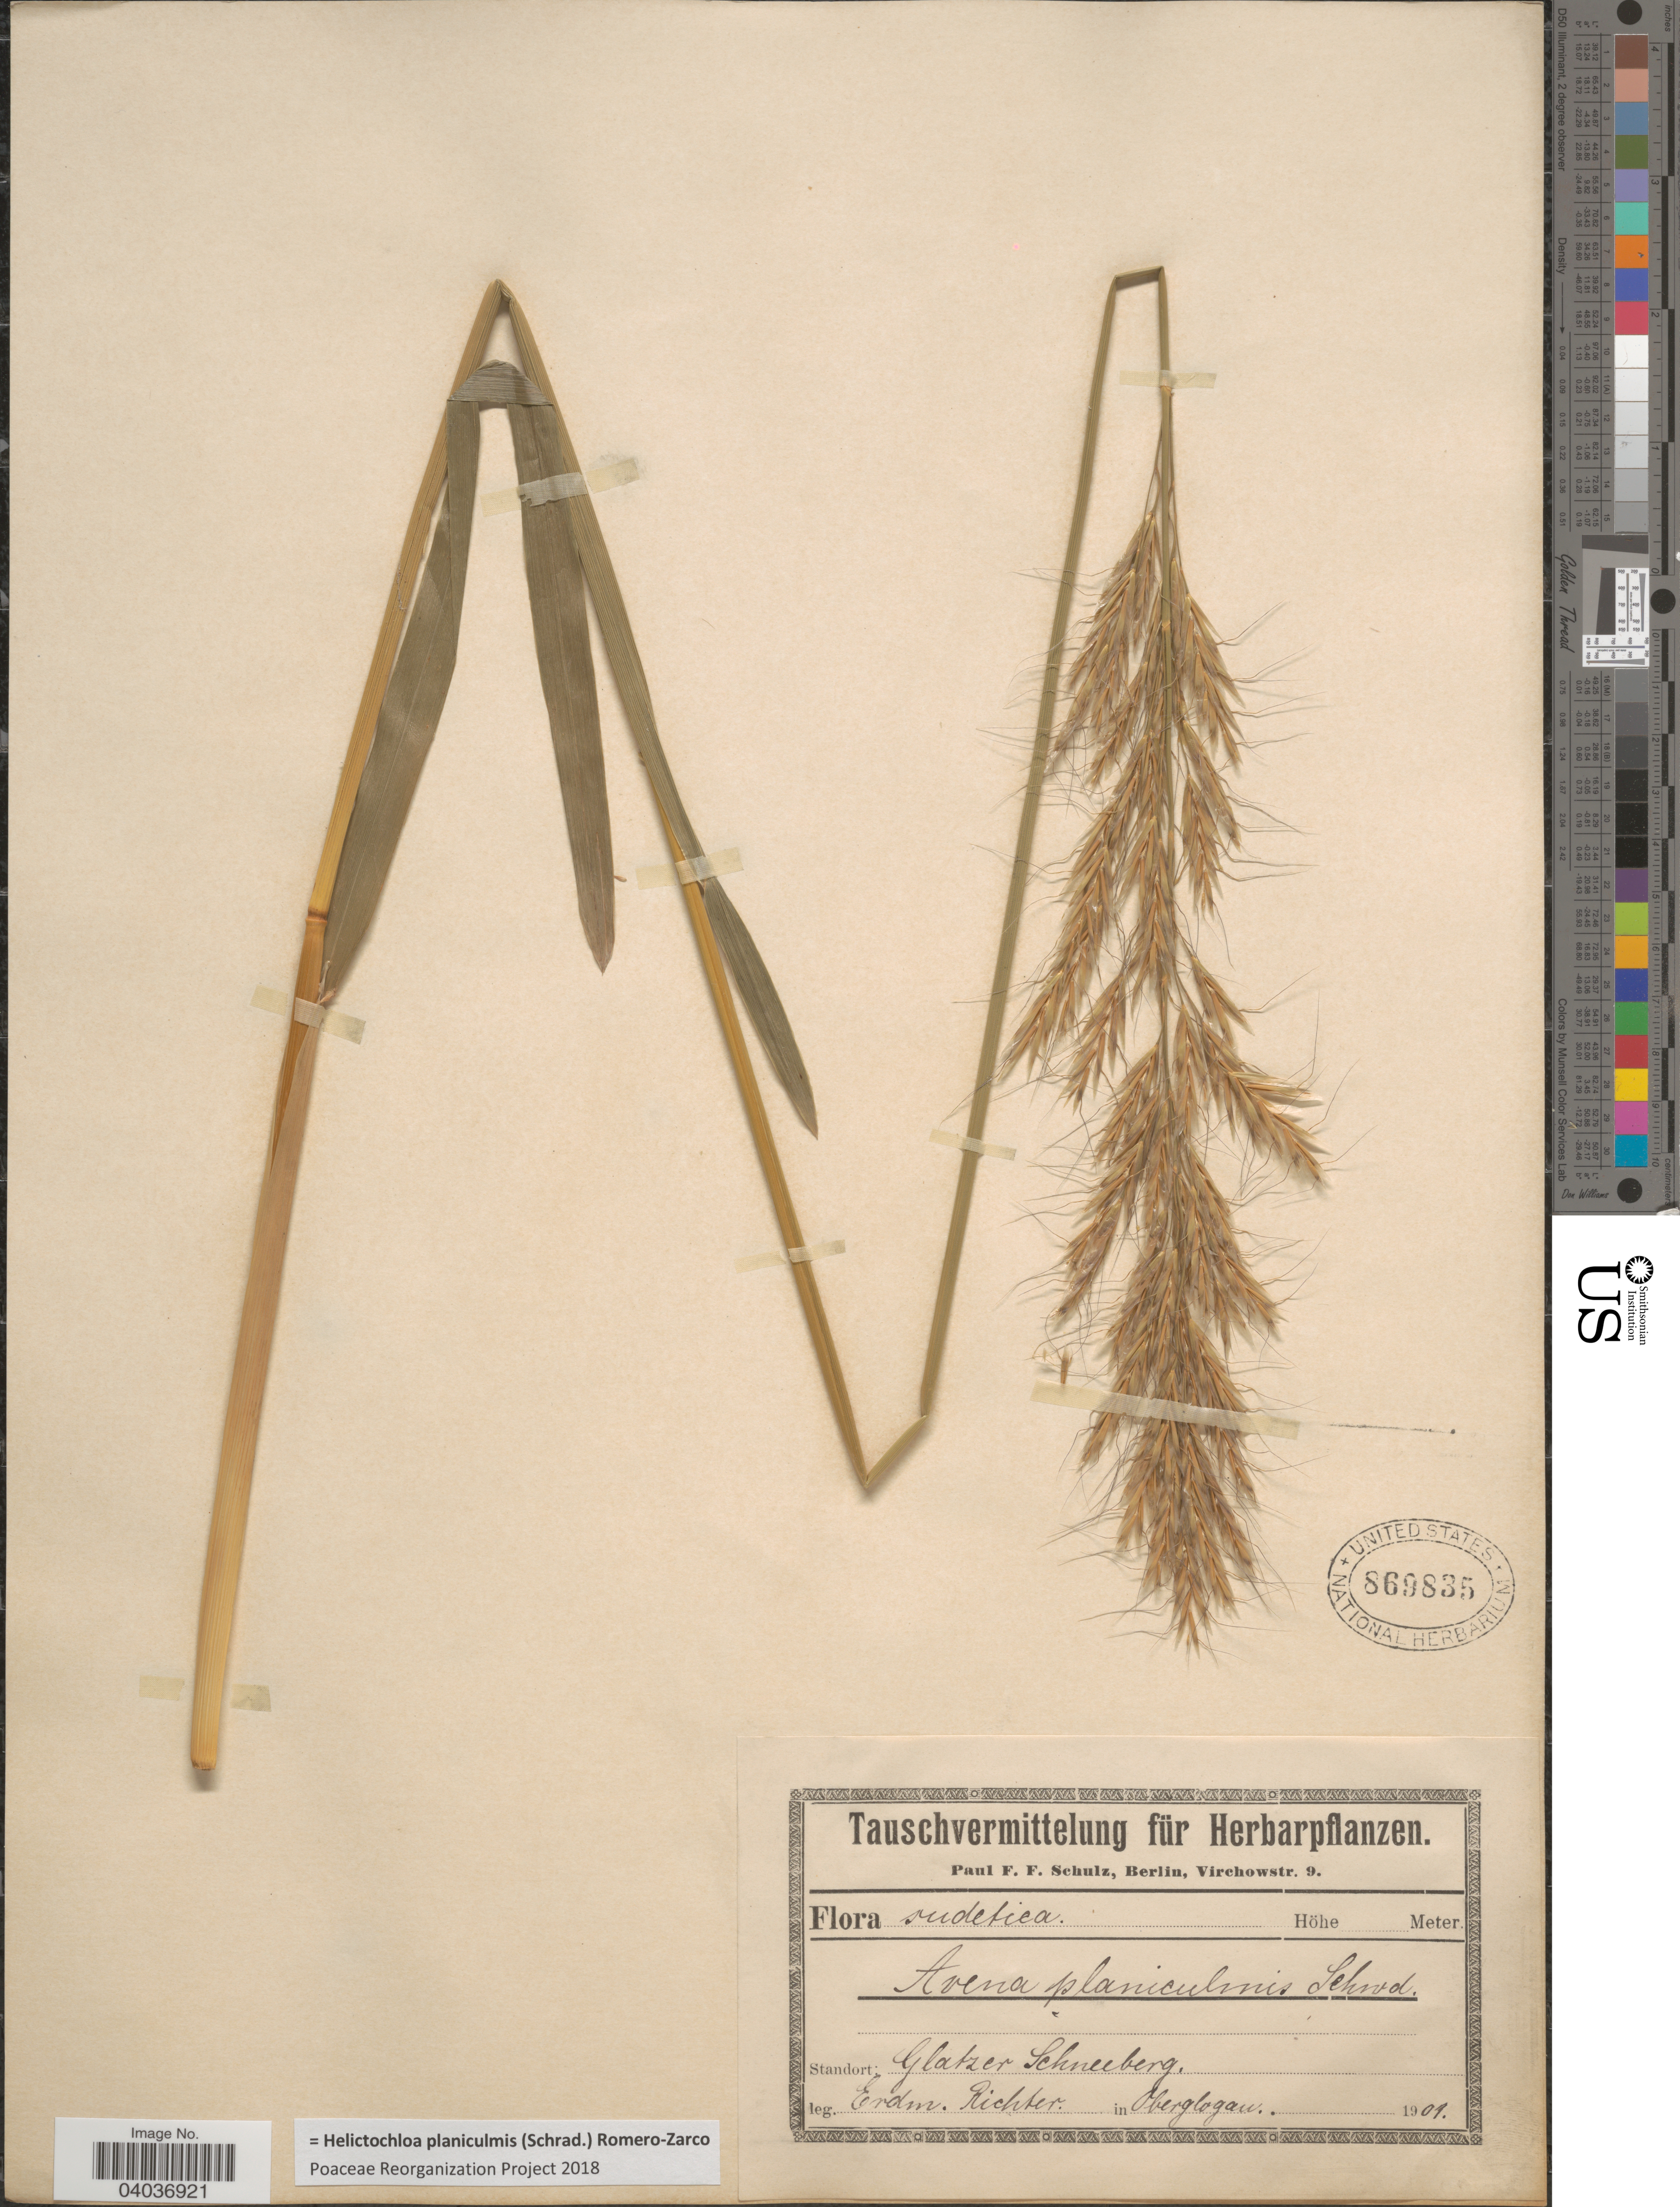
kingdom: Plantae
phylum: Tracheophyta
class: Liliopsida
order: Poales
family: Poaceae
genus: Helictochloa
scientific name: Helictochloa planiculmis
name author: (Schrad.) Romero Zarco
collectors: E. Richter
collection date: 1909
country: Poland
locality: Sudelica. Glatzer Schneeberg. Oberglogau.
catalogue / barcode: US 869835